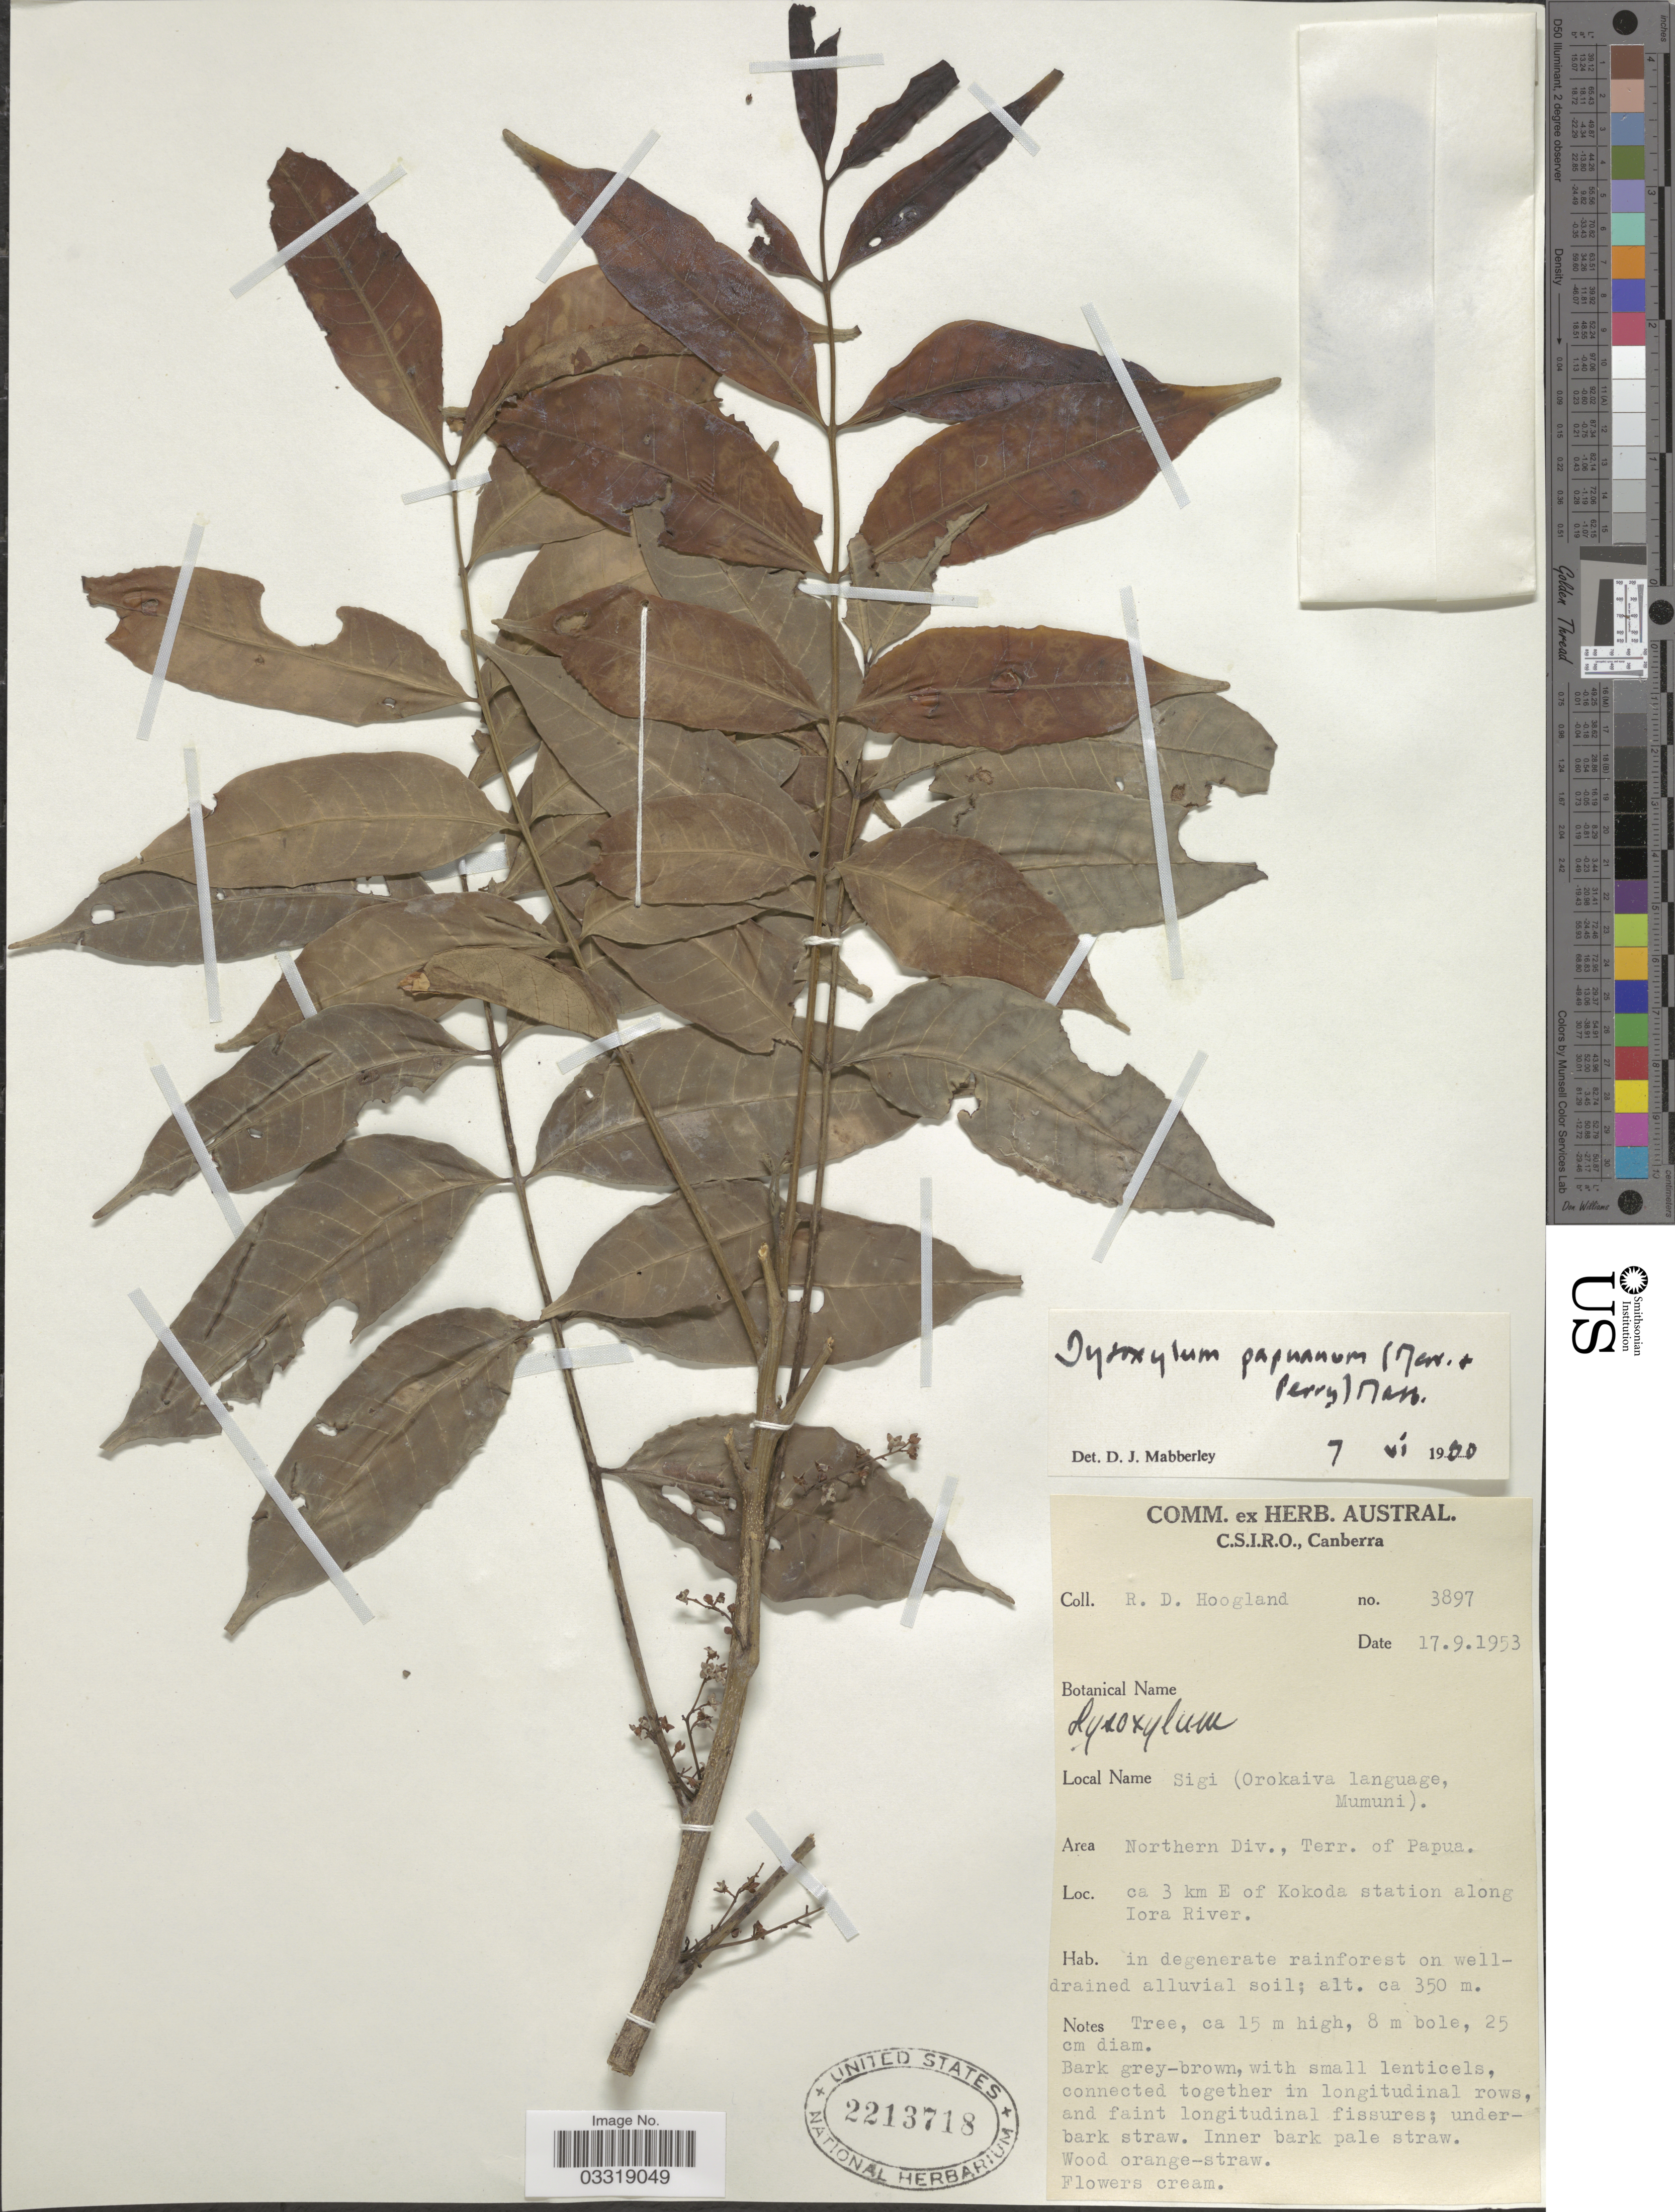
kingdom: Plantae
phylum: Tracheophyta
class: Magnoliopsida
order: Sapindales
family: Meliaceae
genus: Didymocheton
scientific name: Didymocheton papuanus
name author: (Merr. & L.M. Perry) Mabb.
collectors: R. D. Hoogland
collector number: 3897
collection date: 1953-09-17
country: Papua New Guinea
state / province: Northern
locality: Northern Div., Terr. of Papua. Ca 3 km E of Kokoda station along Iora River.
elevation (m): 350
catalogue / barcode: US 2213718